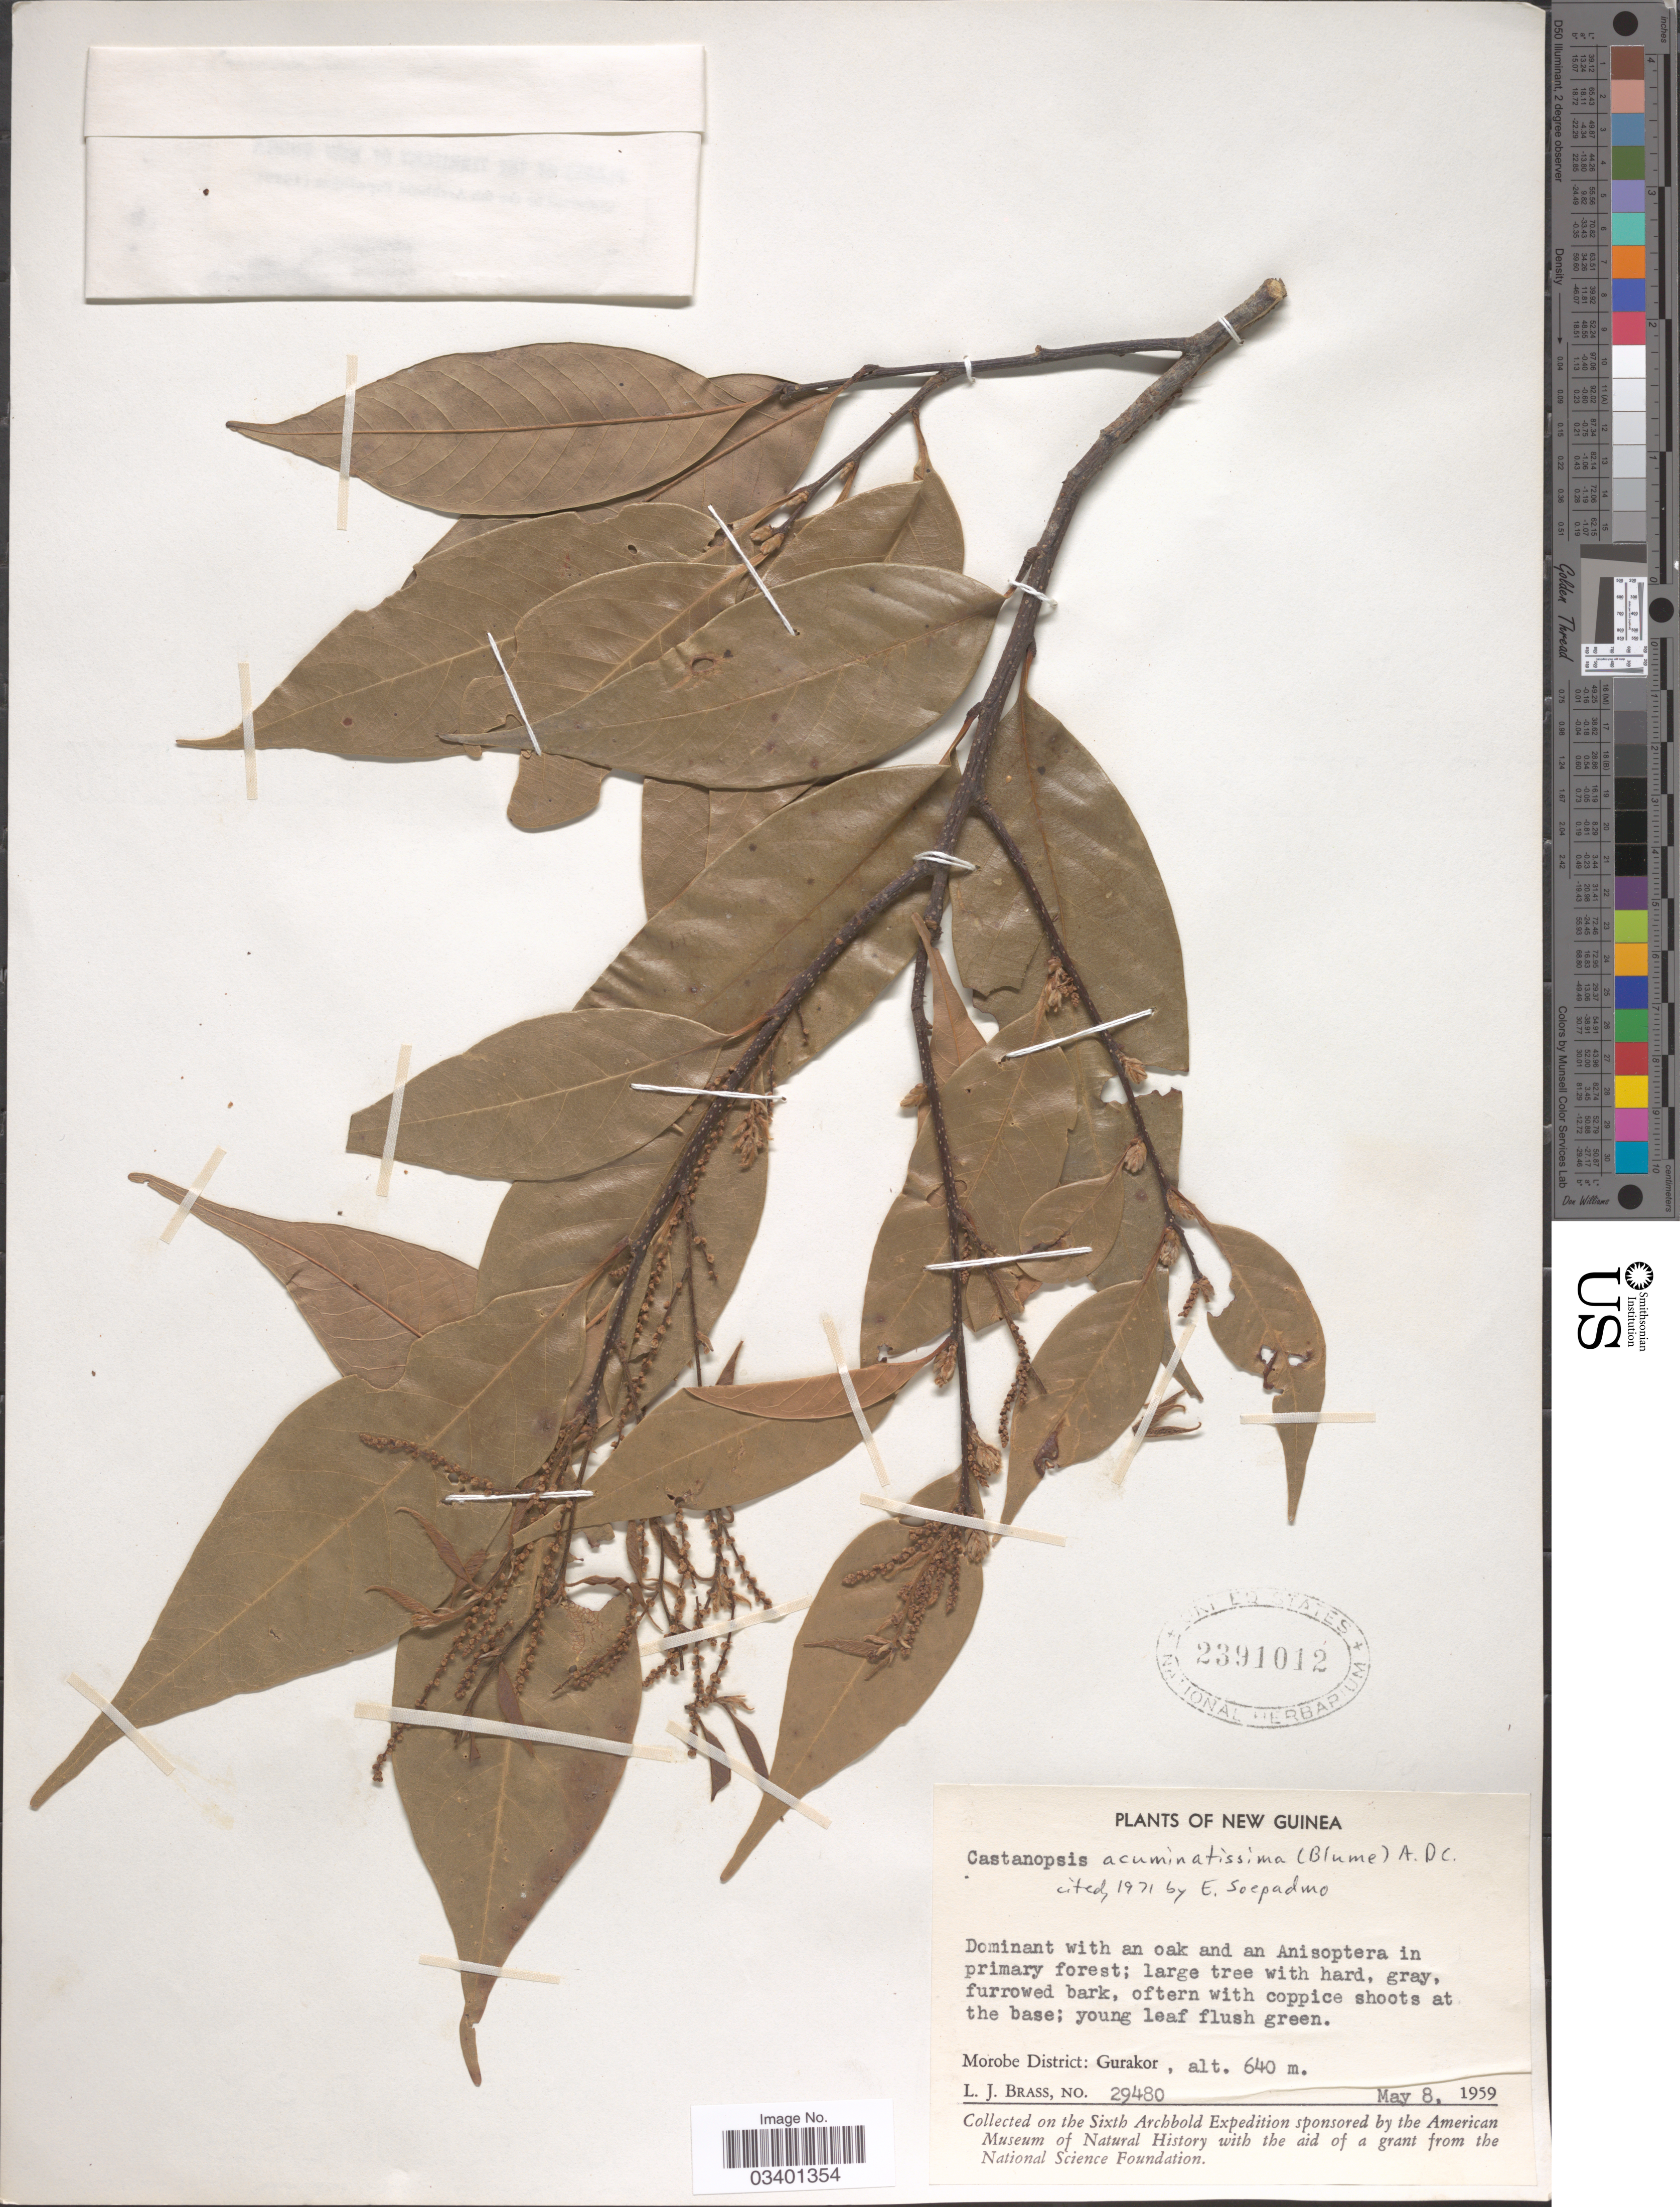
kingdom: Plantae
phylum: Tracheophyta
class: Magnoliopsida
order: Fagales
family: Fagaceae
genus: Castanopsis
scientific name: Castanopsis acuminatissima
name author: (Blume) A. DC.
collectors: L. J. Brass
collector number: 29480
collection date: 1959-05-08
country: Papua New Guinea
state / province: Morobe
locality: New Guinea. Morobe District: Gurakor.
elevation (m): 640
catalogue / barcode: US 2391012